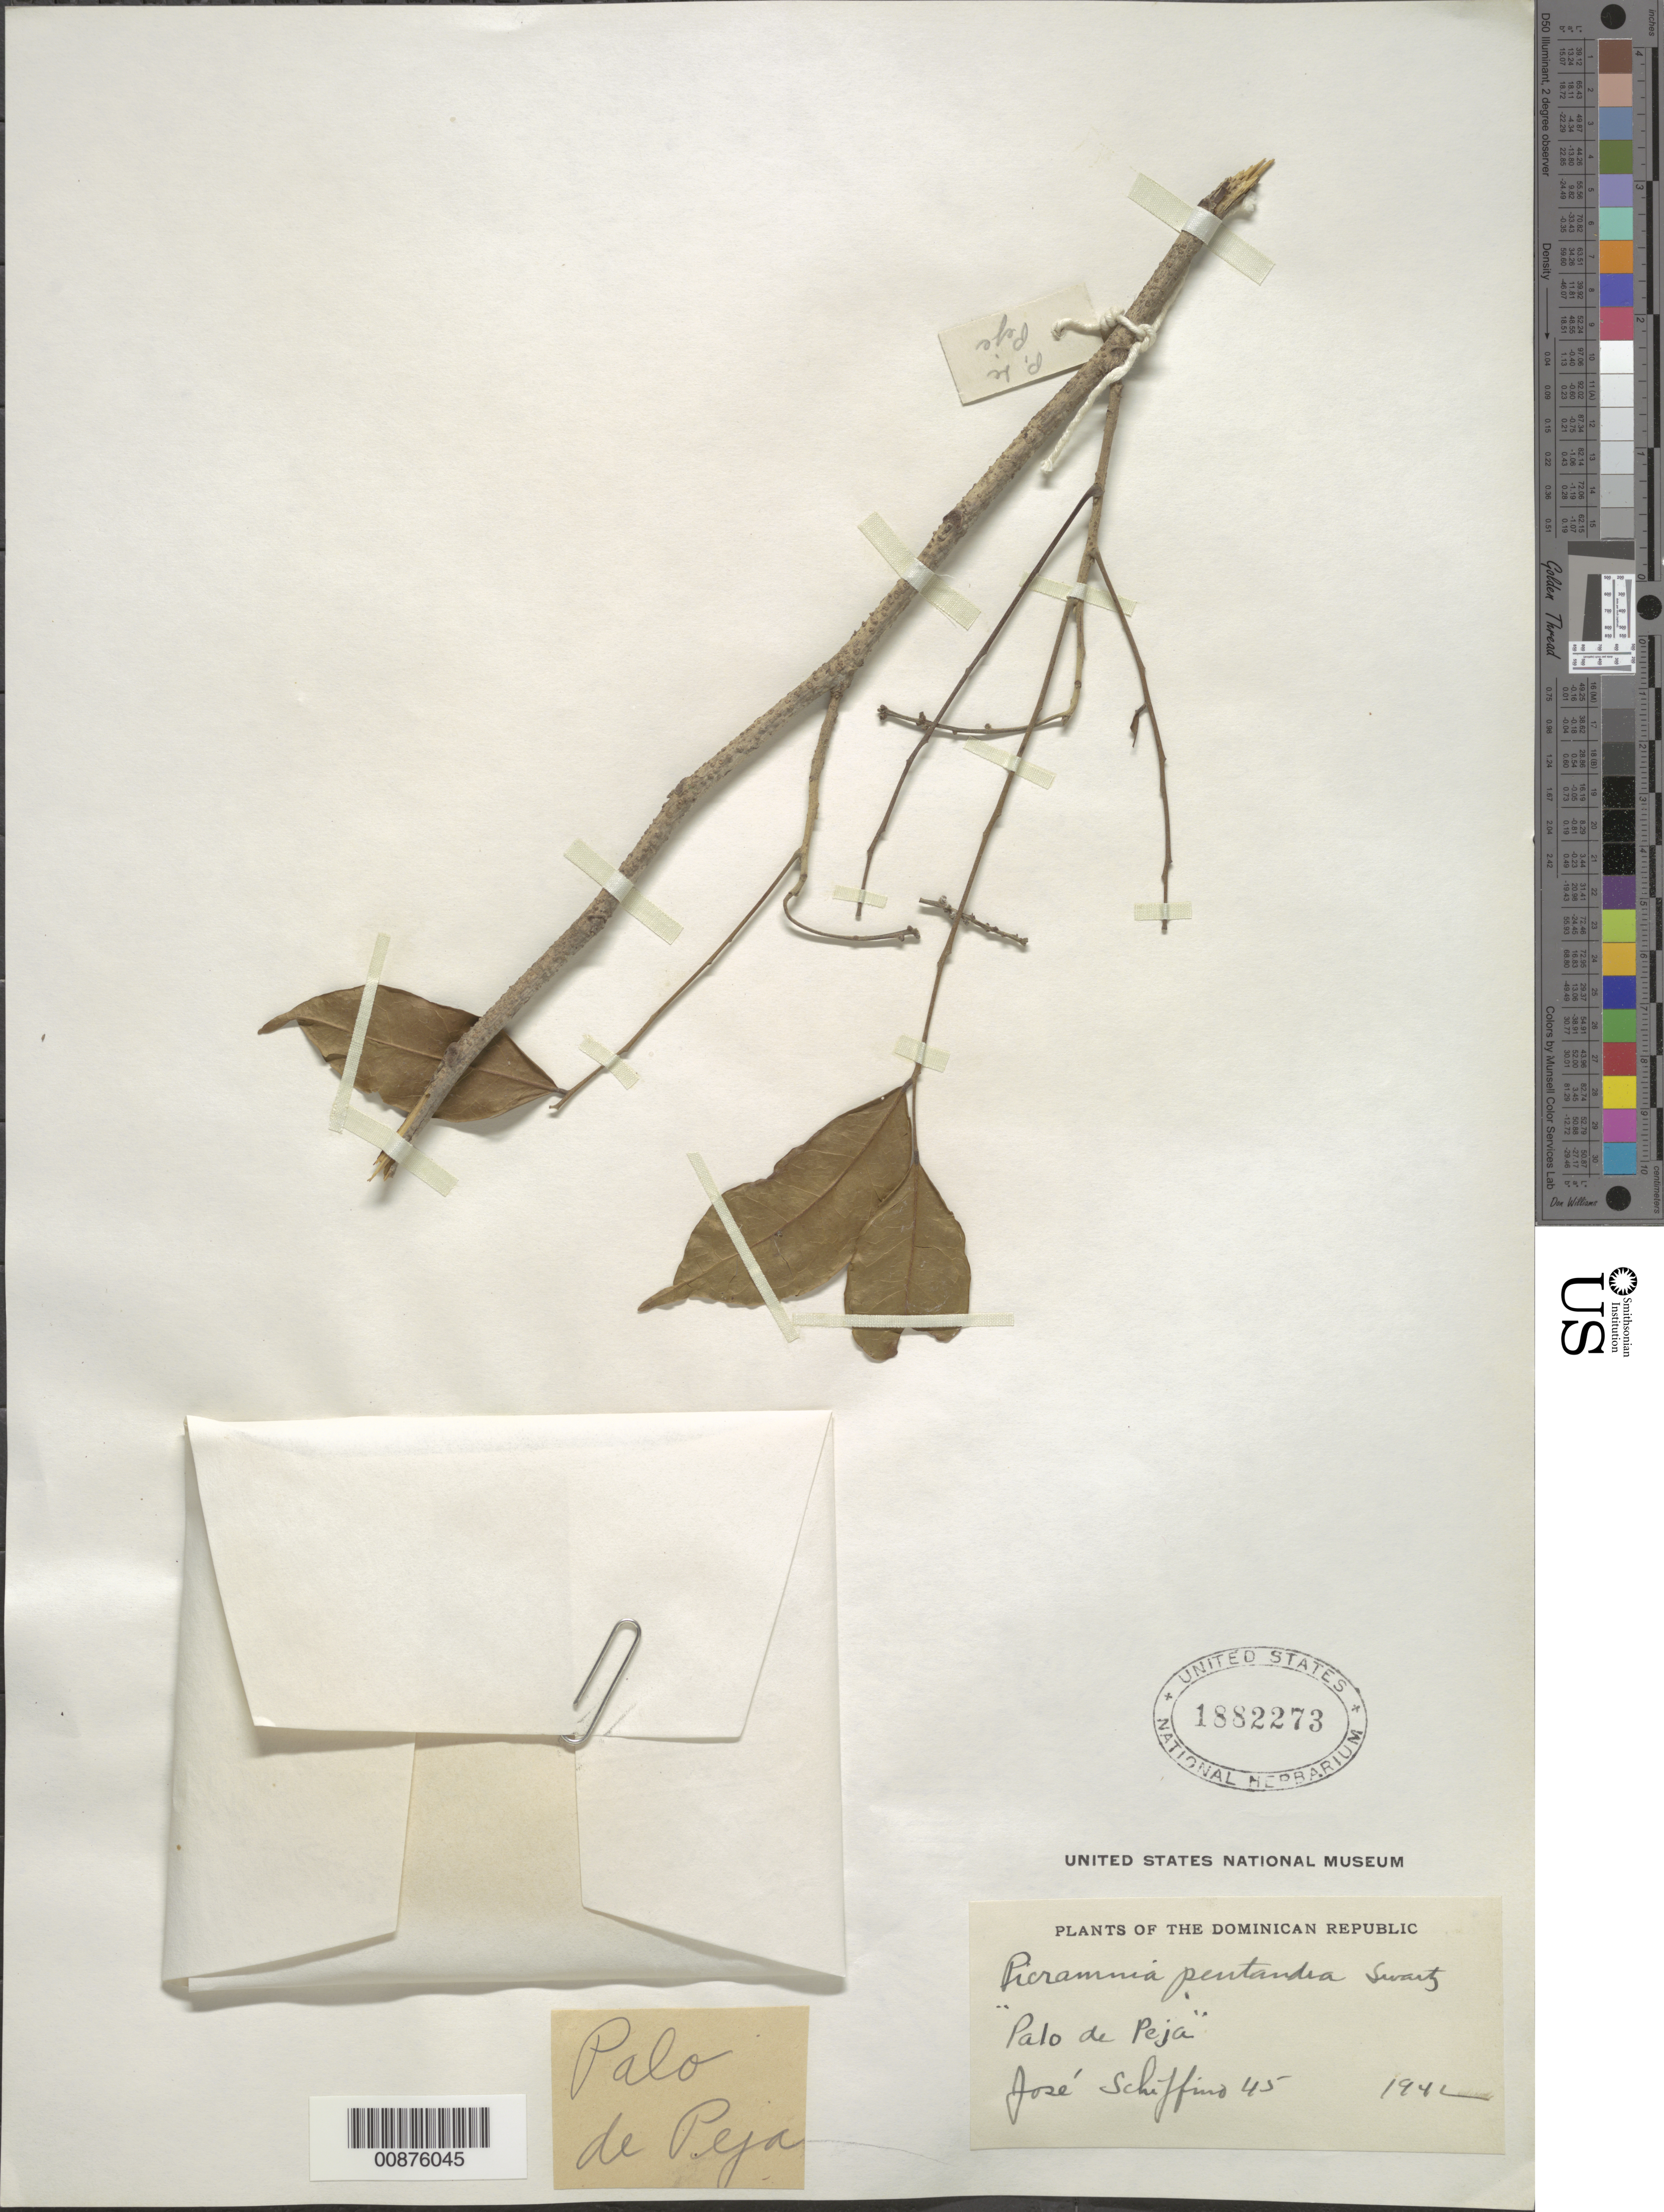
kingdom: Plantae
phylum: Tracheophyta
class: Magnoliopsida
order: Picramniales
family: Picramniaceae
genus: Picramnia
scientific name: Picramnia pentandra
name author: Sw.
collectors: J. Schiffino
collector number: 45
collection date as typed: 1942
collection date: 1942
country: Dominican Republic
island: Hispaniola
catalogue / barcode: US 1882273